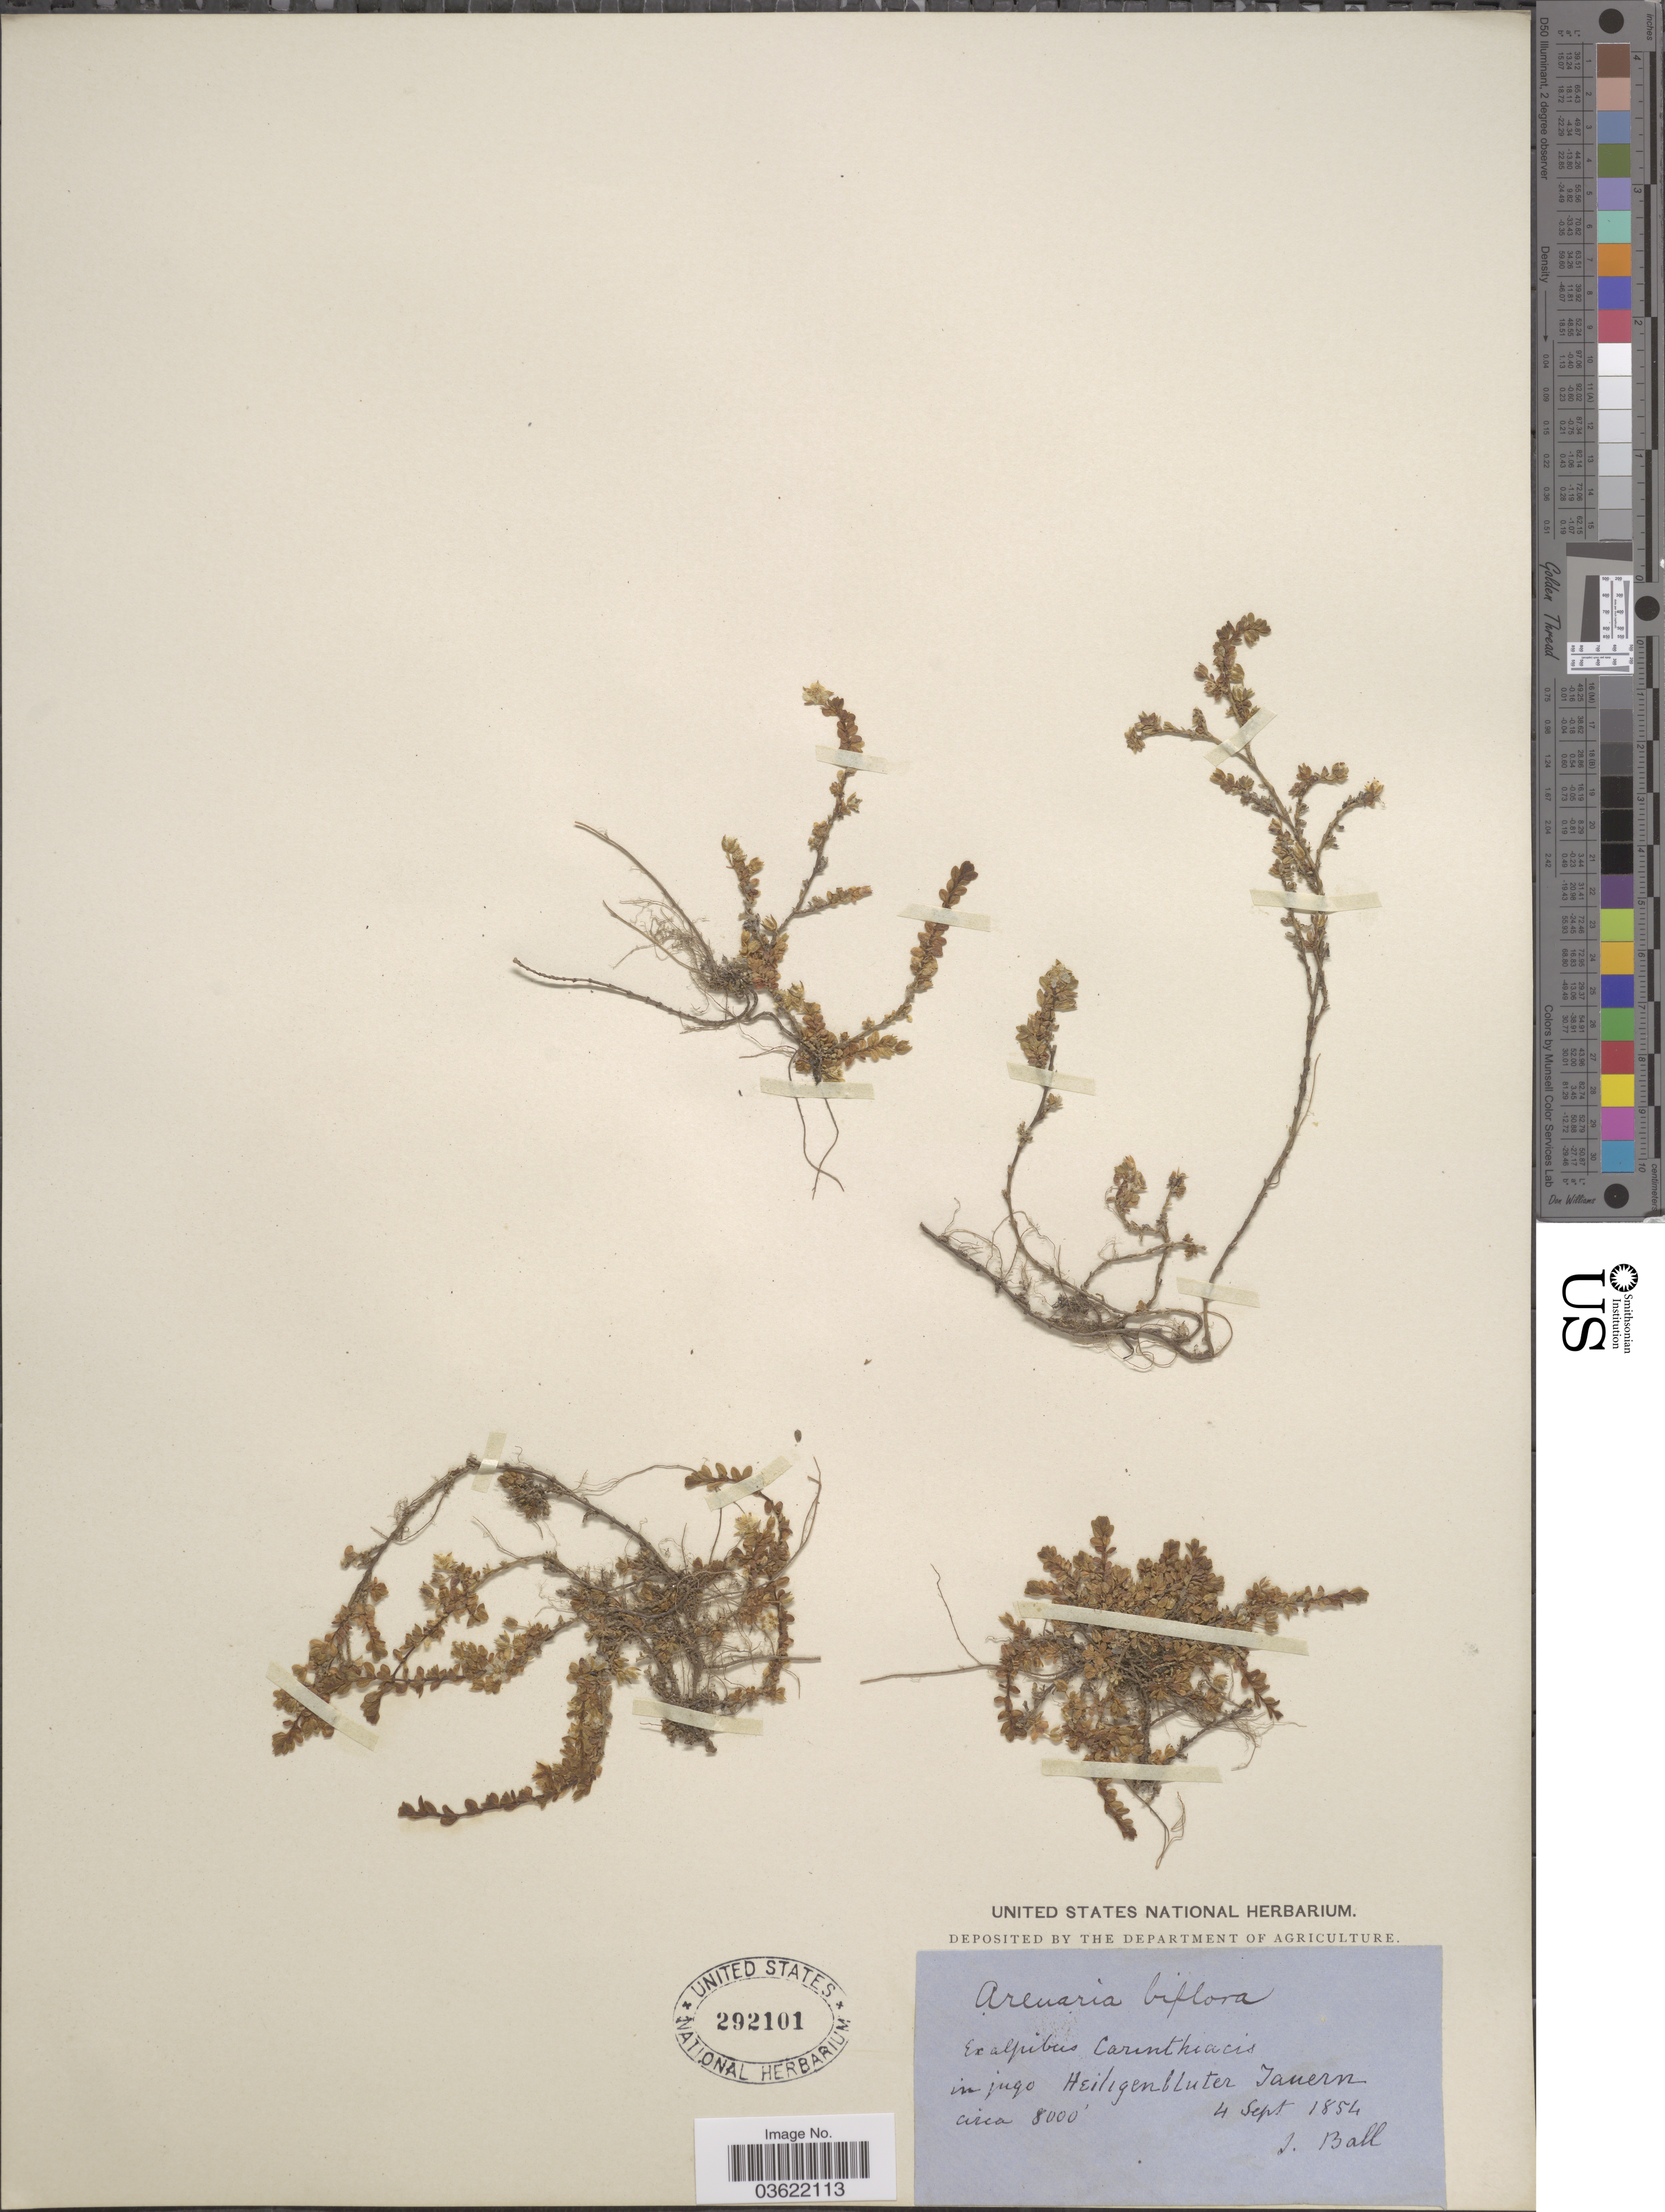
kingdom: Plantae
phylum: Tracheophyta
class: Magnoliopsida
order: Caryophyllales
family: Caryophyllaceae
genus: Arenaria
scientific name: Arenaria biflora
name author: L.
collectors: J. Ball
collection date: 1854-09-04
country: Austria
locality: Ex alpibus Carinthiacis in jugo Heiligenbluter Tauern.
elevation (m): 2438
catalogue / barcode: US 292101